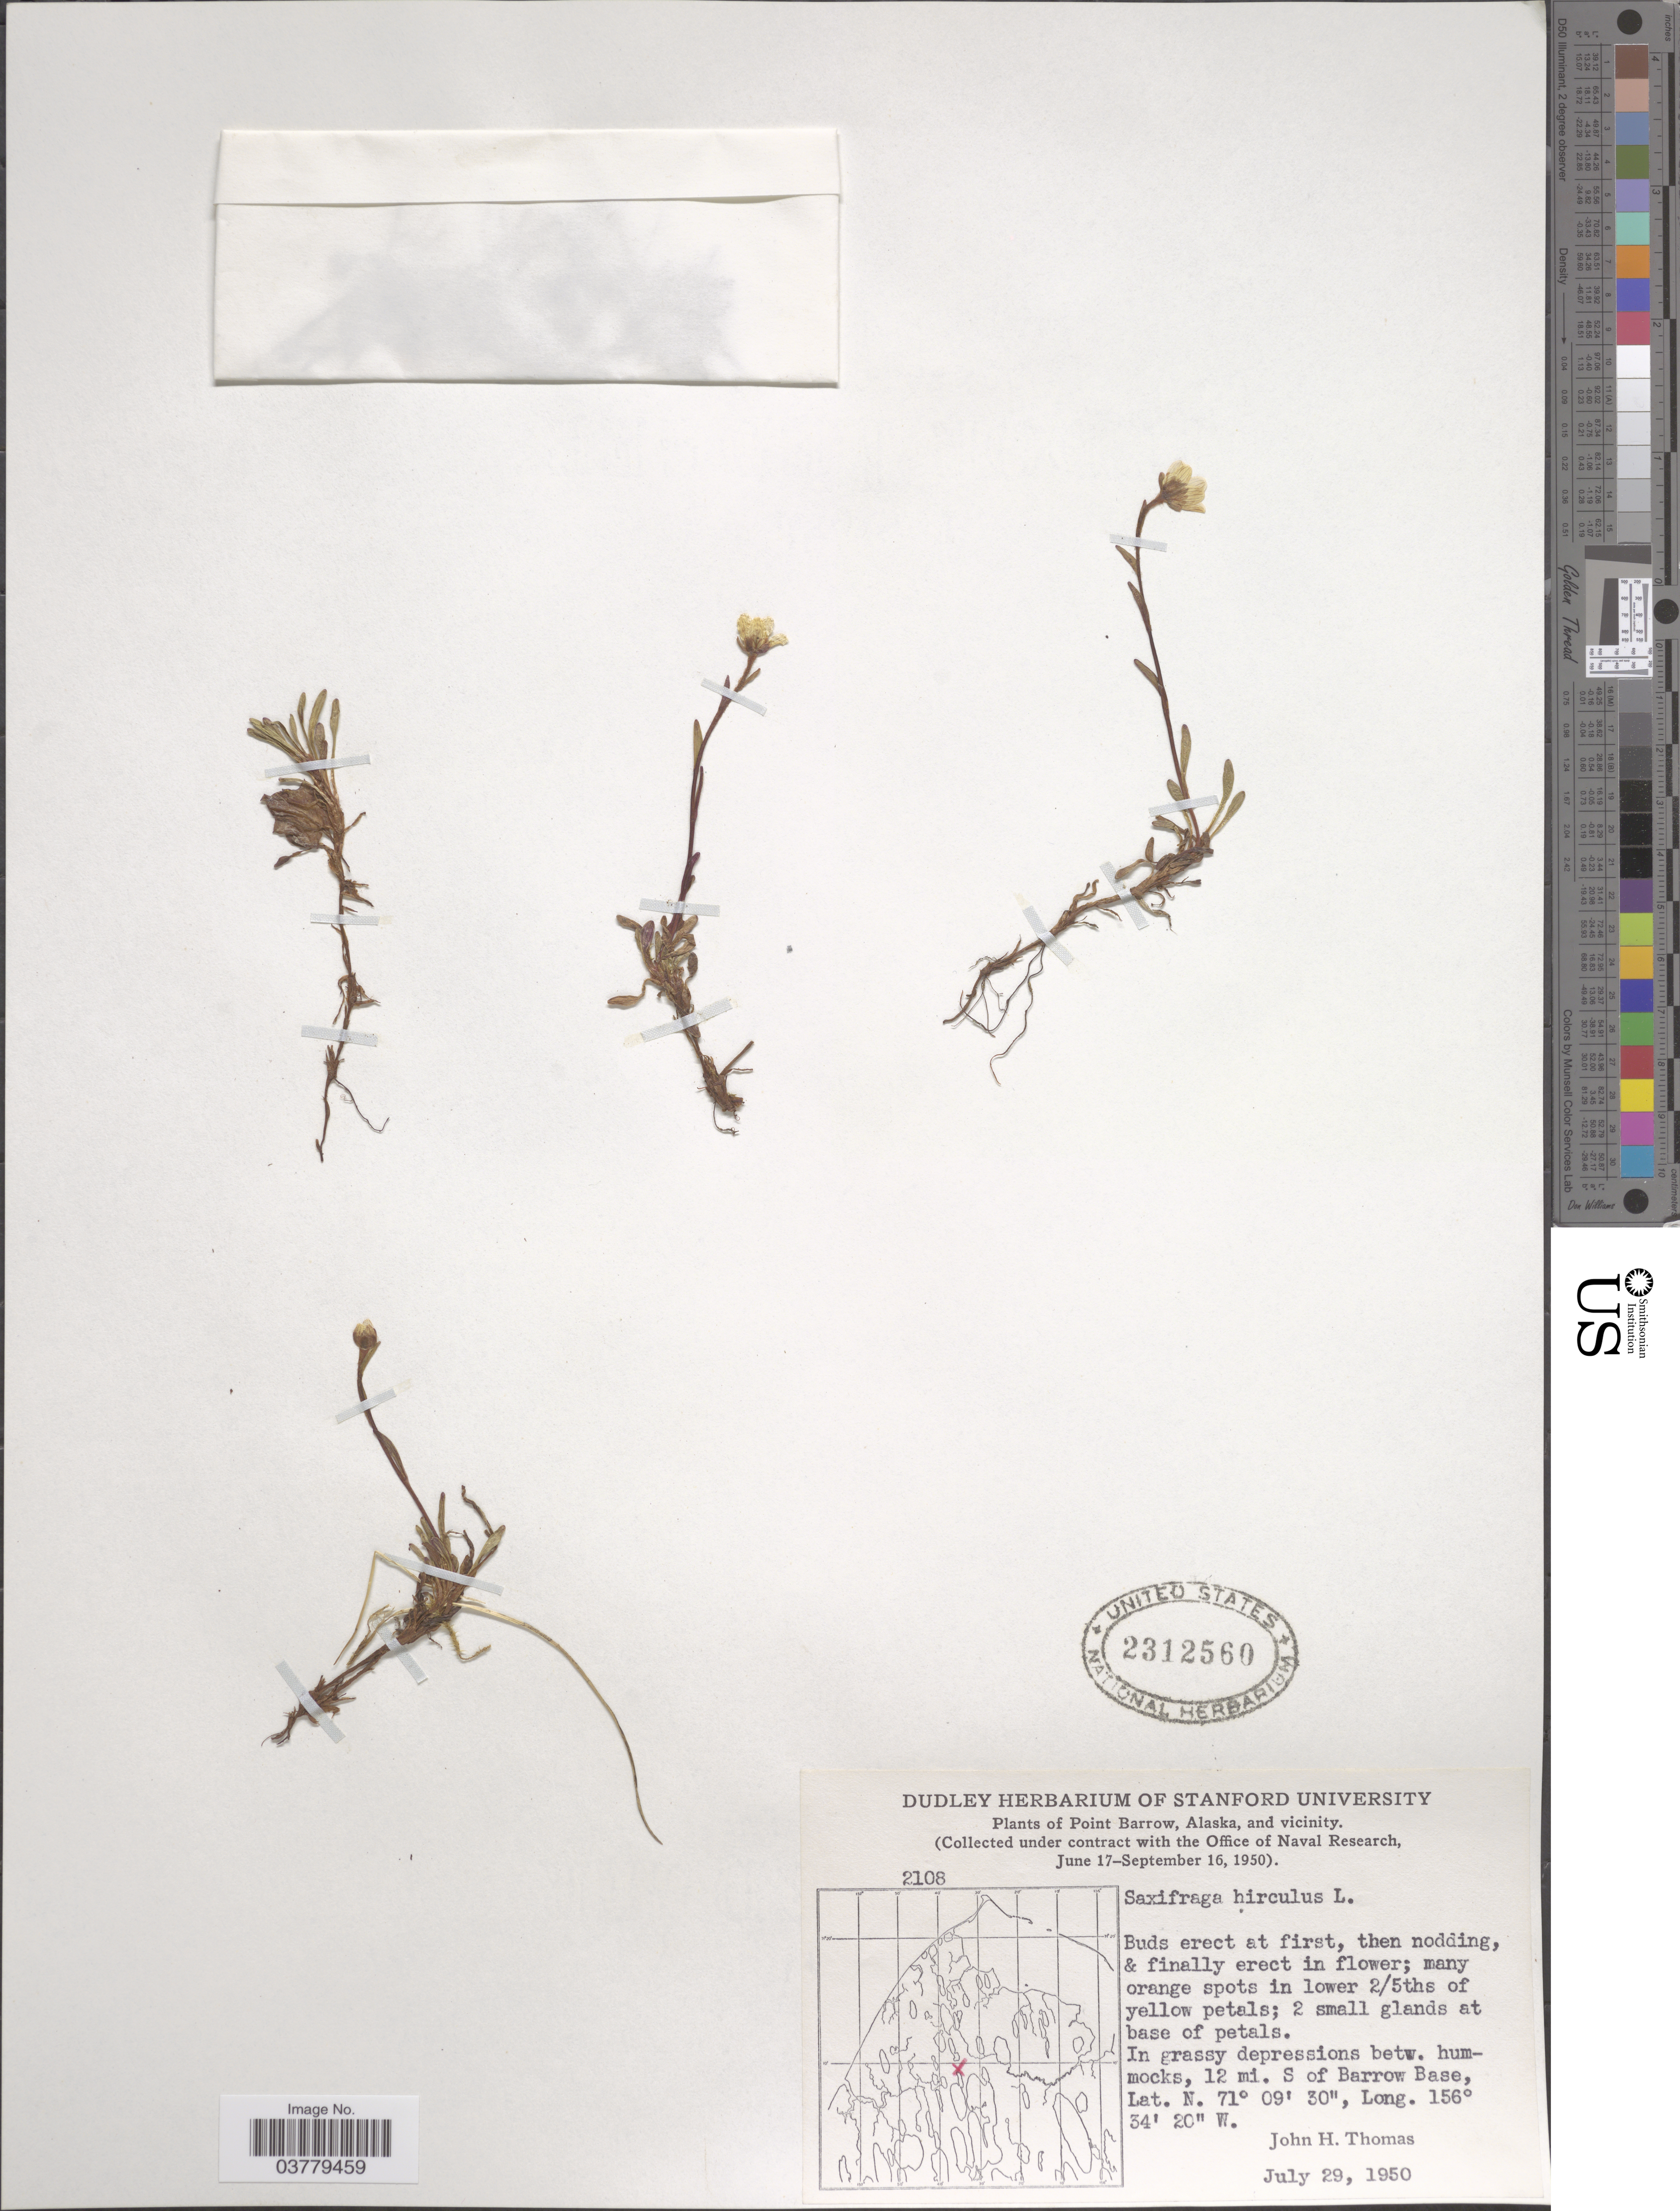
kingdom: Plantae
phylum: Tracheophyta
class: Magnoliopsida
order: Saxifragales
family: Saxifragaceae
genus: Saxifraga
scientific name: Saxifraga hirculus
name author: L.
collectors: J. H. Thomas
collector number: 2108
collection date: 1950-07-29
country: United States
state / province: Alaska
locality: Point Barrow, Alaska, and vicinity. 12 mi. S of Barrow Base.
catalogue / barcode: US 2312560